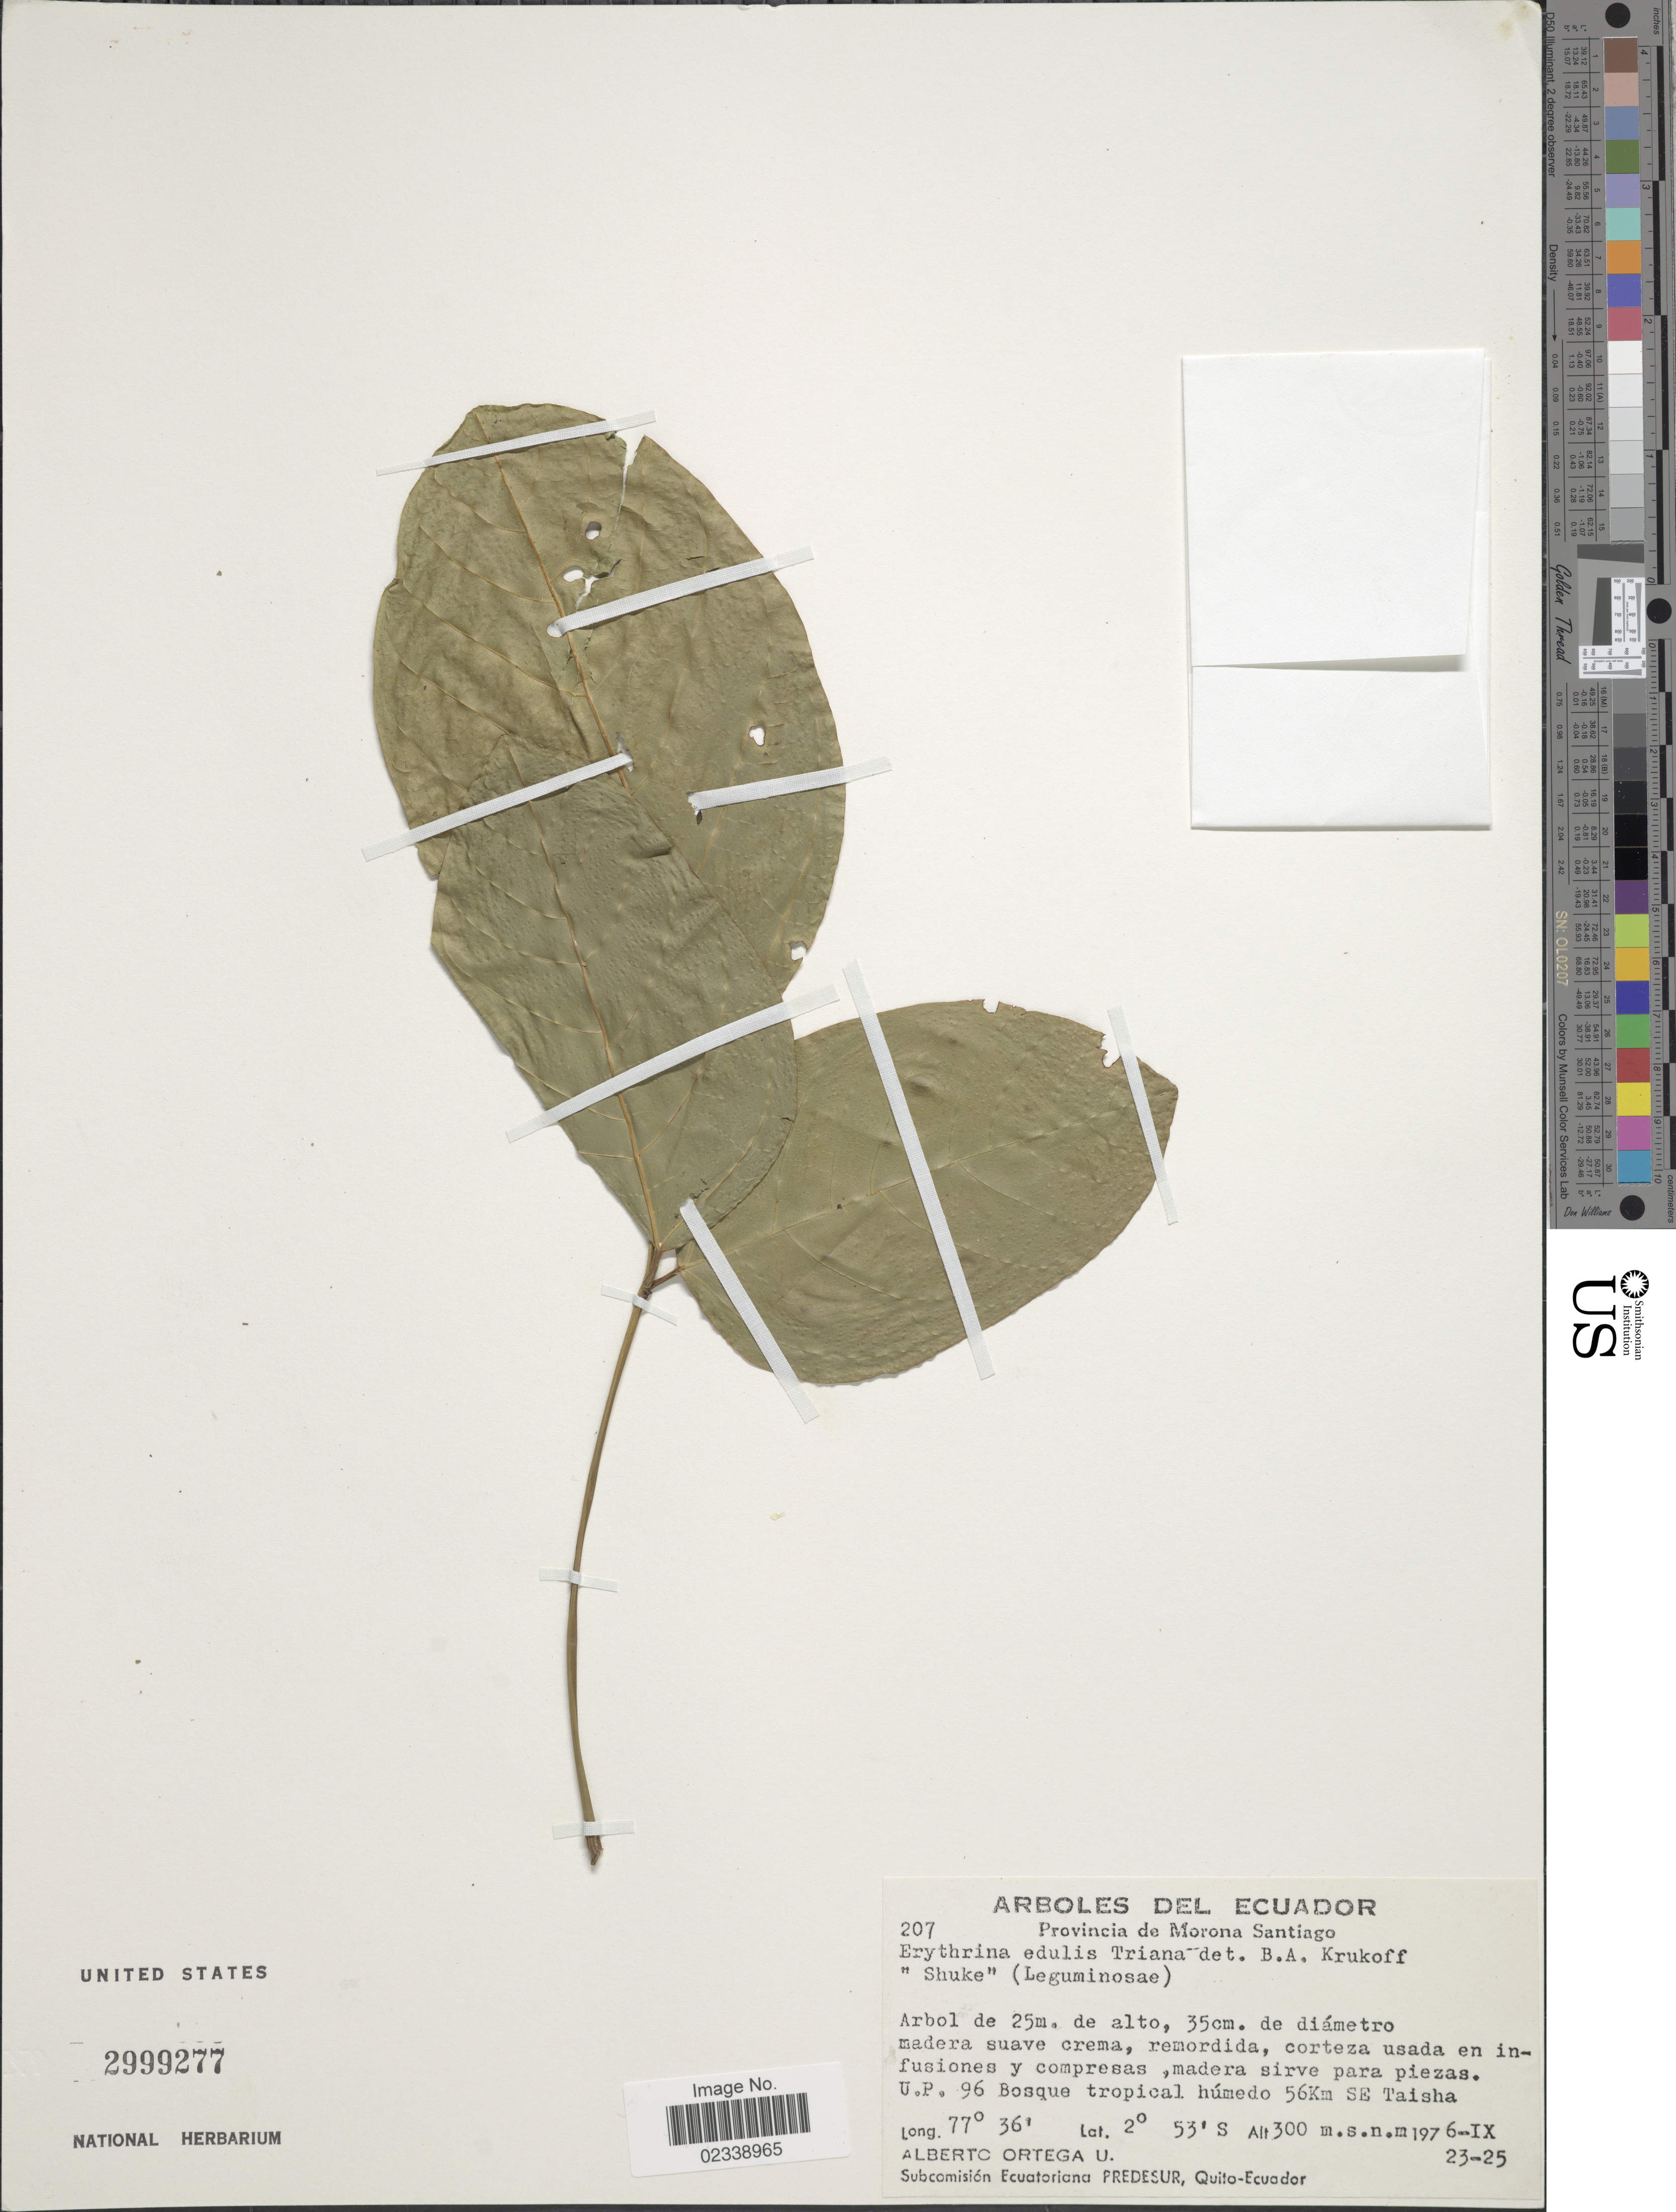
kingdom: Plantae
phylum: Tracheophyta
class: Magnoliopsida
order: Fabales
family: Fabaceae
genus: Erythrina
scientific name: Erythrina edulis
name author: Triana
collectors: A. T. Ortega U.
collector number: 207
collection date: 1976-09-23/1976-09-25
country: Ecuador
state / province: Morona-Santiago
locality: U.P. 96 Bosque tropical humedo 56Km SE Taisha.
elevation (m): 300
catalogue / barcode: US 2999277